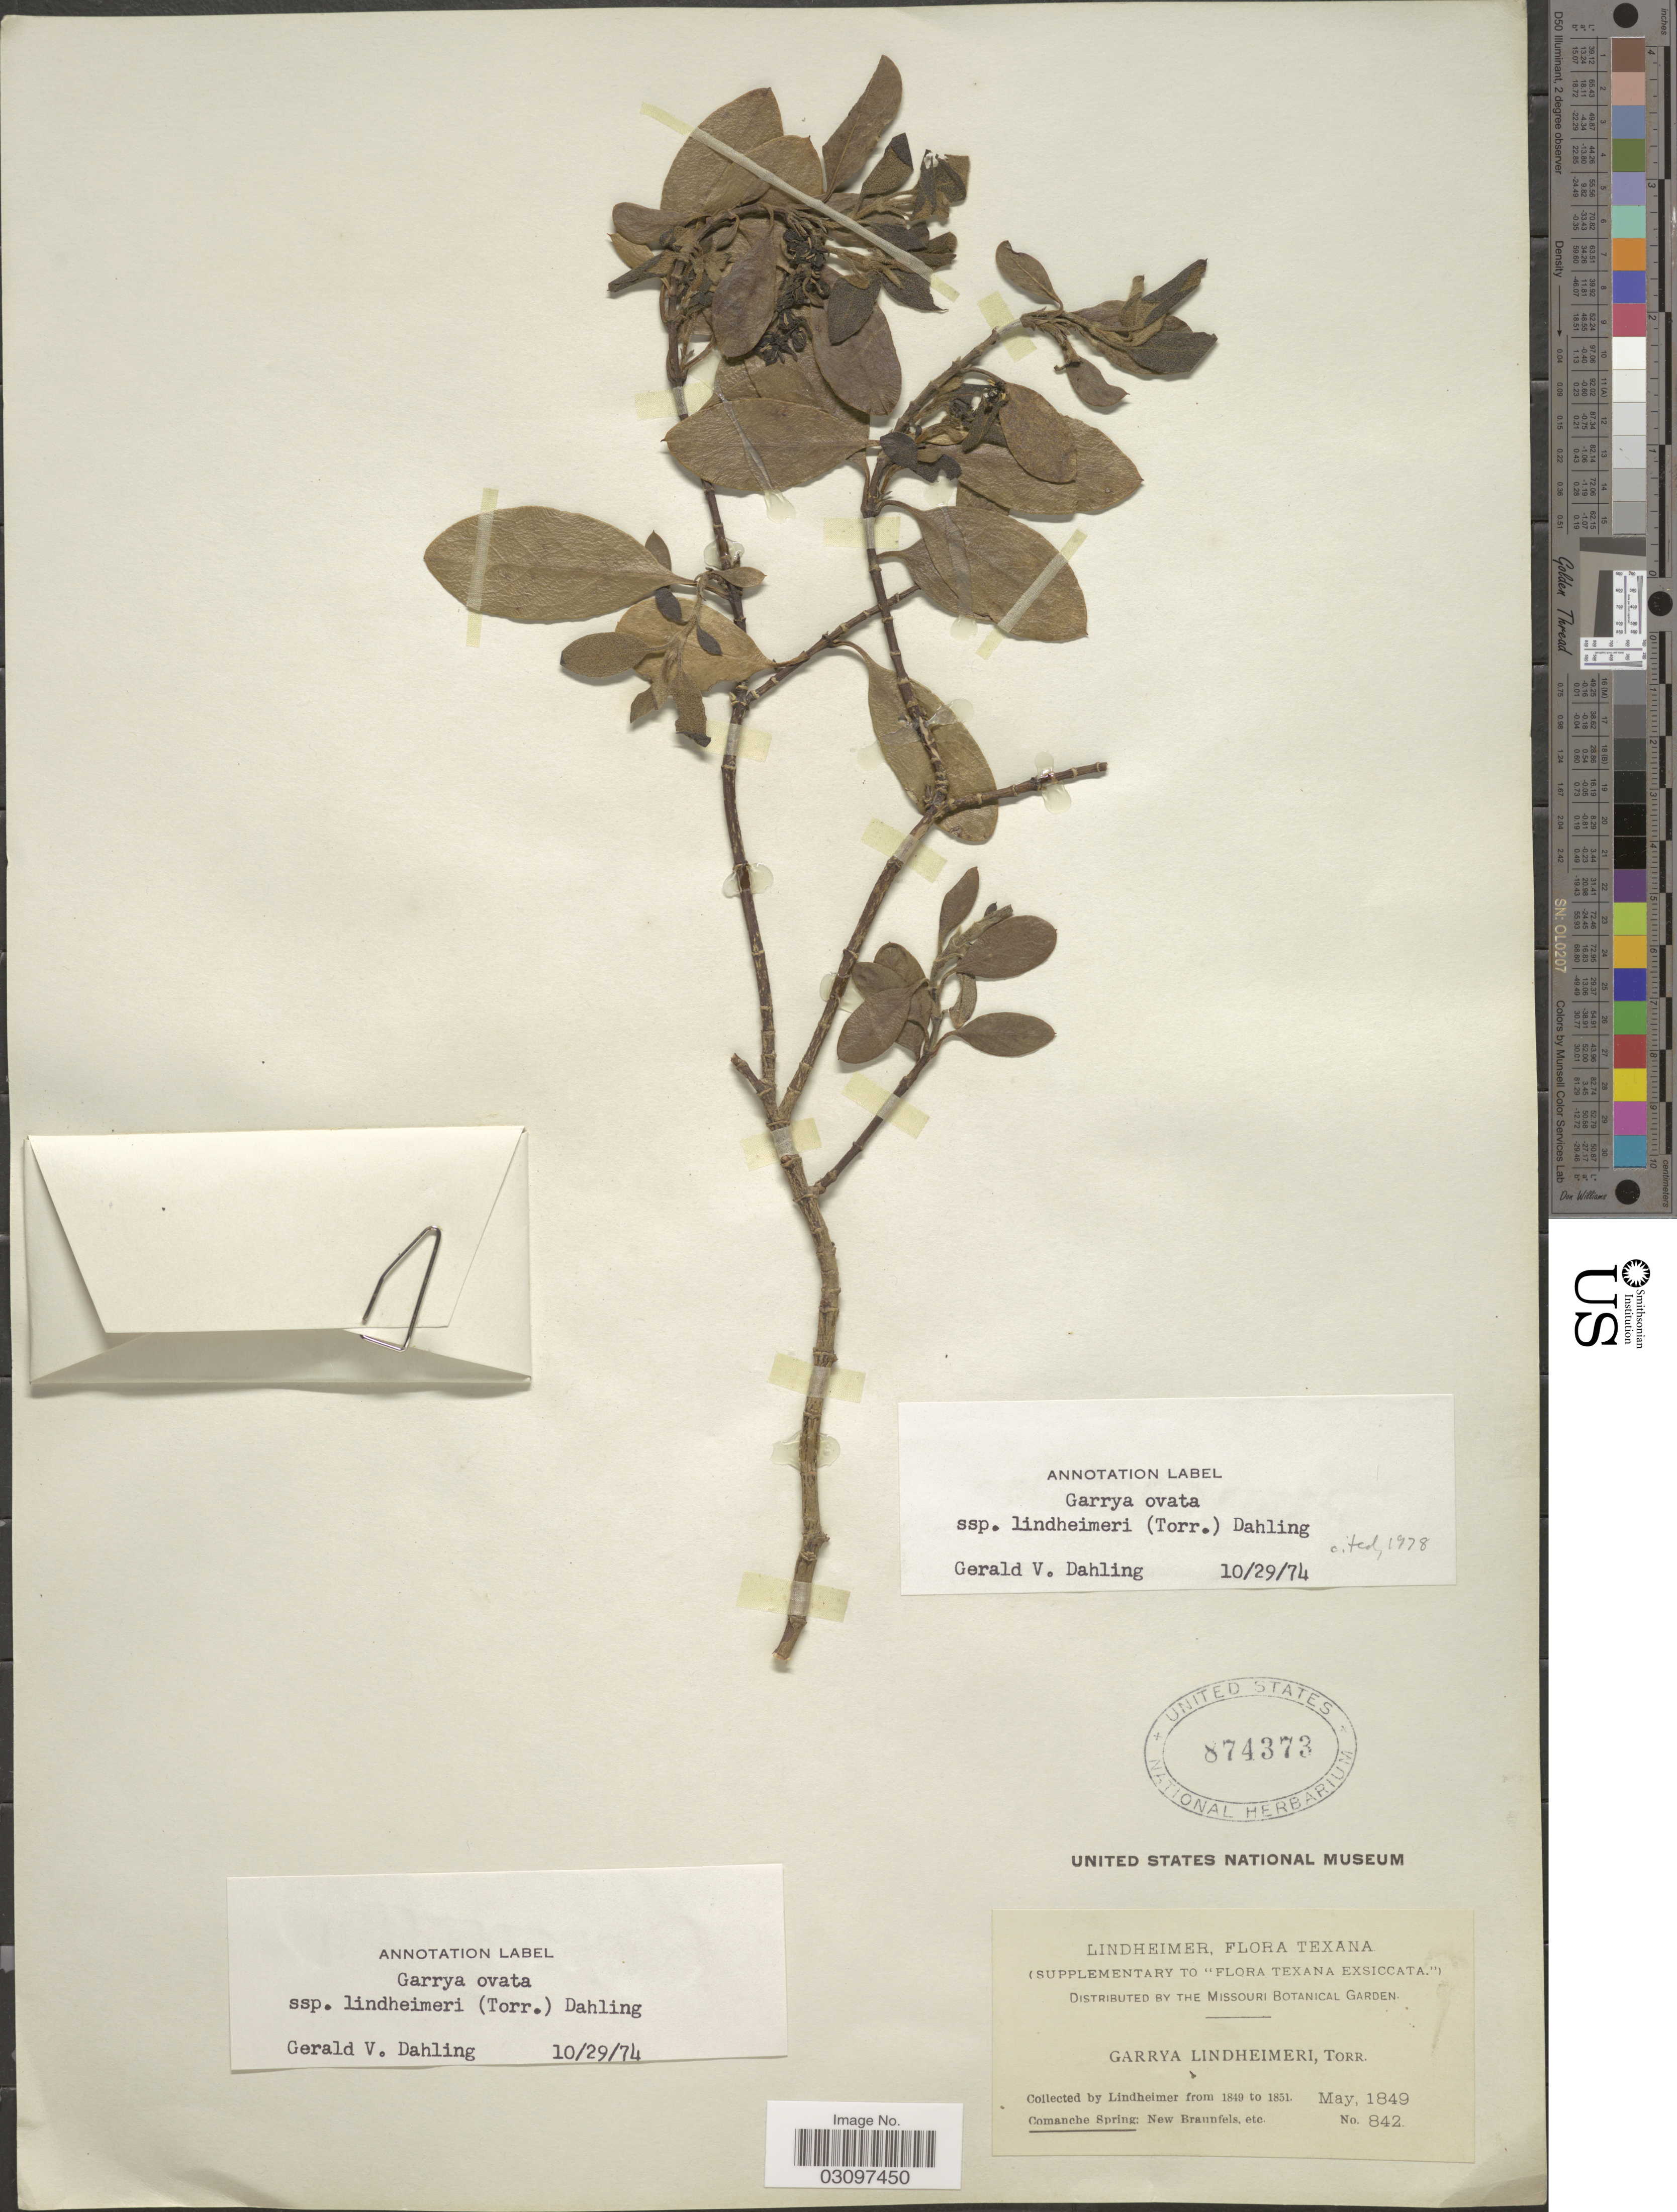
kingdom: Plantae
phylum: Tracheophyta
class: Magnoliopsida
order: Garryales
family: Garryaceae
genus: Garrya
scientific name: Garrya ovata subsp. lindheimeri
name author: (Torr.) Dahling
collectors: -. Lindheimer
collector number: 842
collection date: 1849-05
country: United States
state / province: Texas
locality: Comanche Spring: New Braunfels, etc.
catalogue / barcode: US 874373